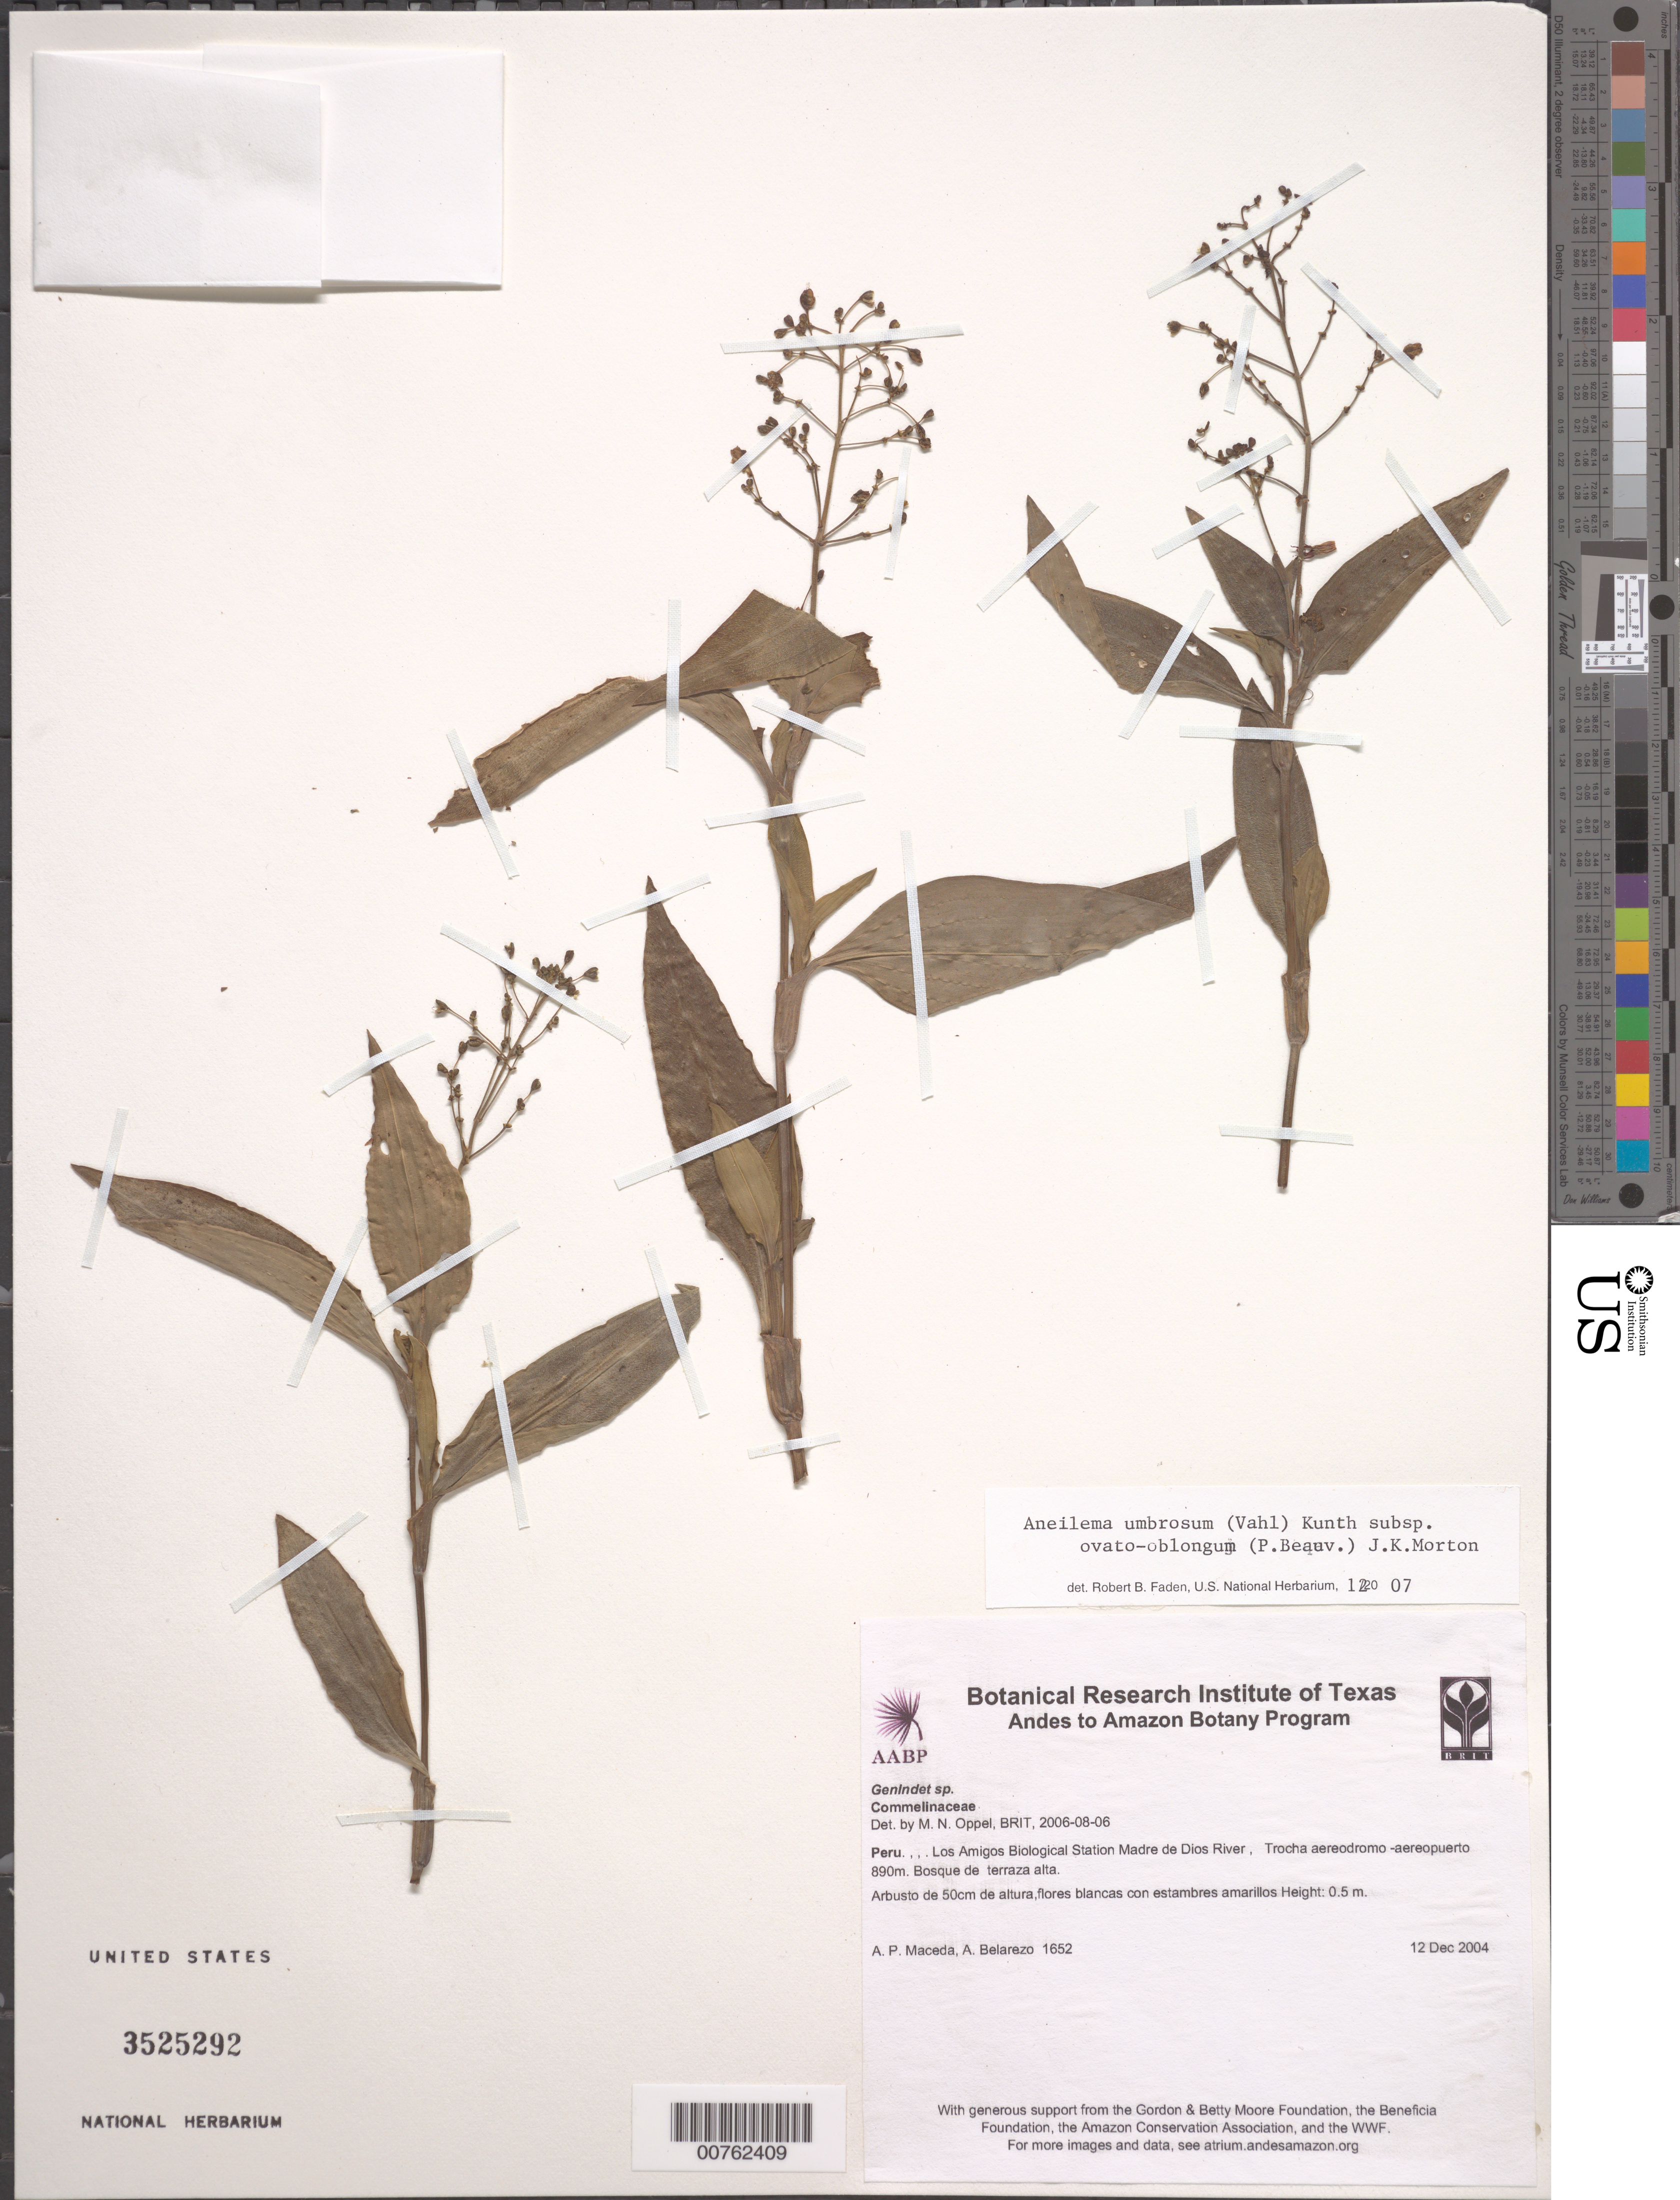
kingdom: Plantae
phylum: Tracheophyta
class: Liliopsida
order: Commelinales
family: Commelinaceae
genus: Aneilema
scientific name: Aneilema umbrosum subsp. ovato-oblongum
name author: (P. Beauv.) J.K. Morton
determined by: Faden, Robert B., (US), Smithsonian Institution - National Museum of Natural History (UNITED STATES)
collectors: A. Maceda & A. Belarezo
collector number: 1652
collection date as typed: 12 Dec 2004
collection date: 2004-12-12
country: Peru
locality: Los Amigos Biological Station Madre de Dios River, Trocha aereodromo-aereopuerto 890 m.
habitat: Bosque de terraza alta.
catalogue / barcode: US 3525292